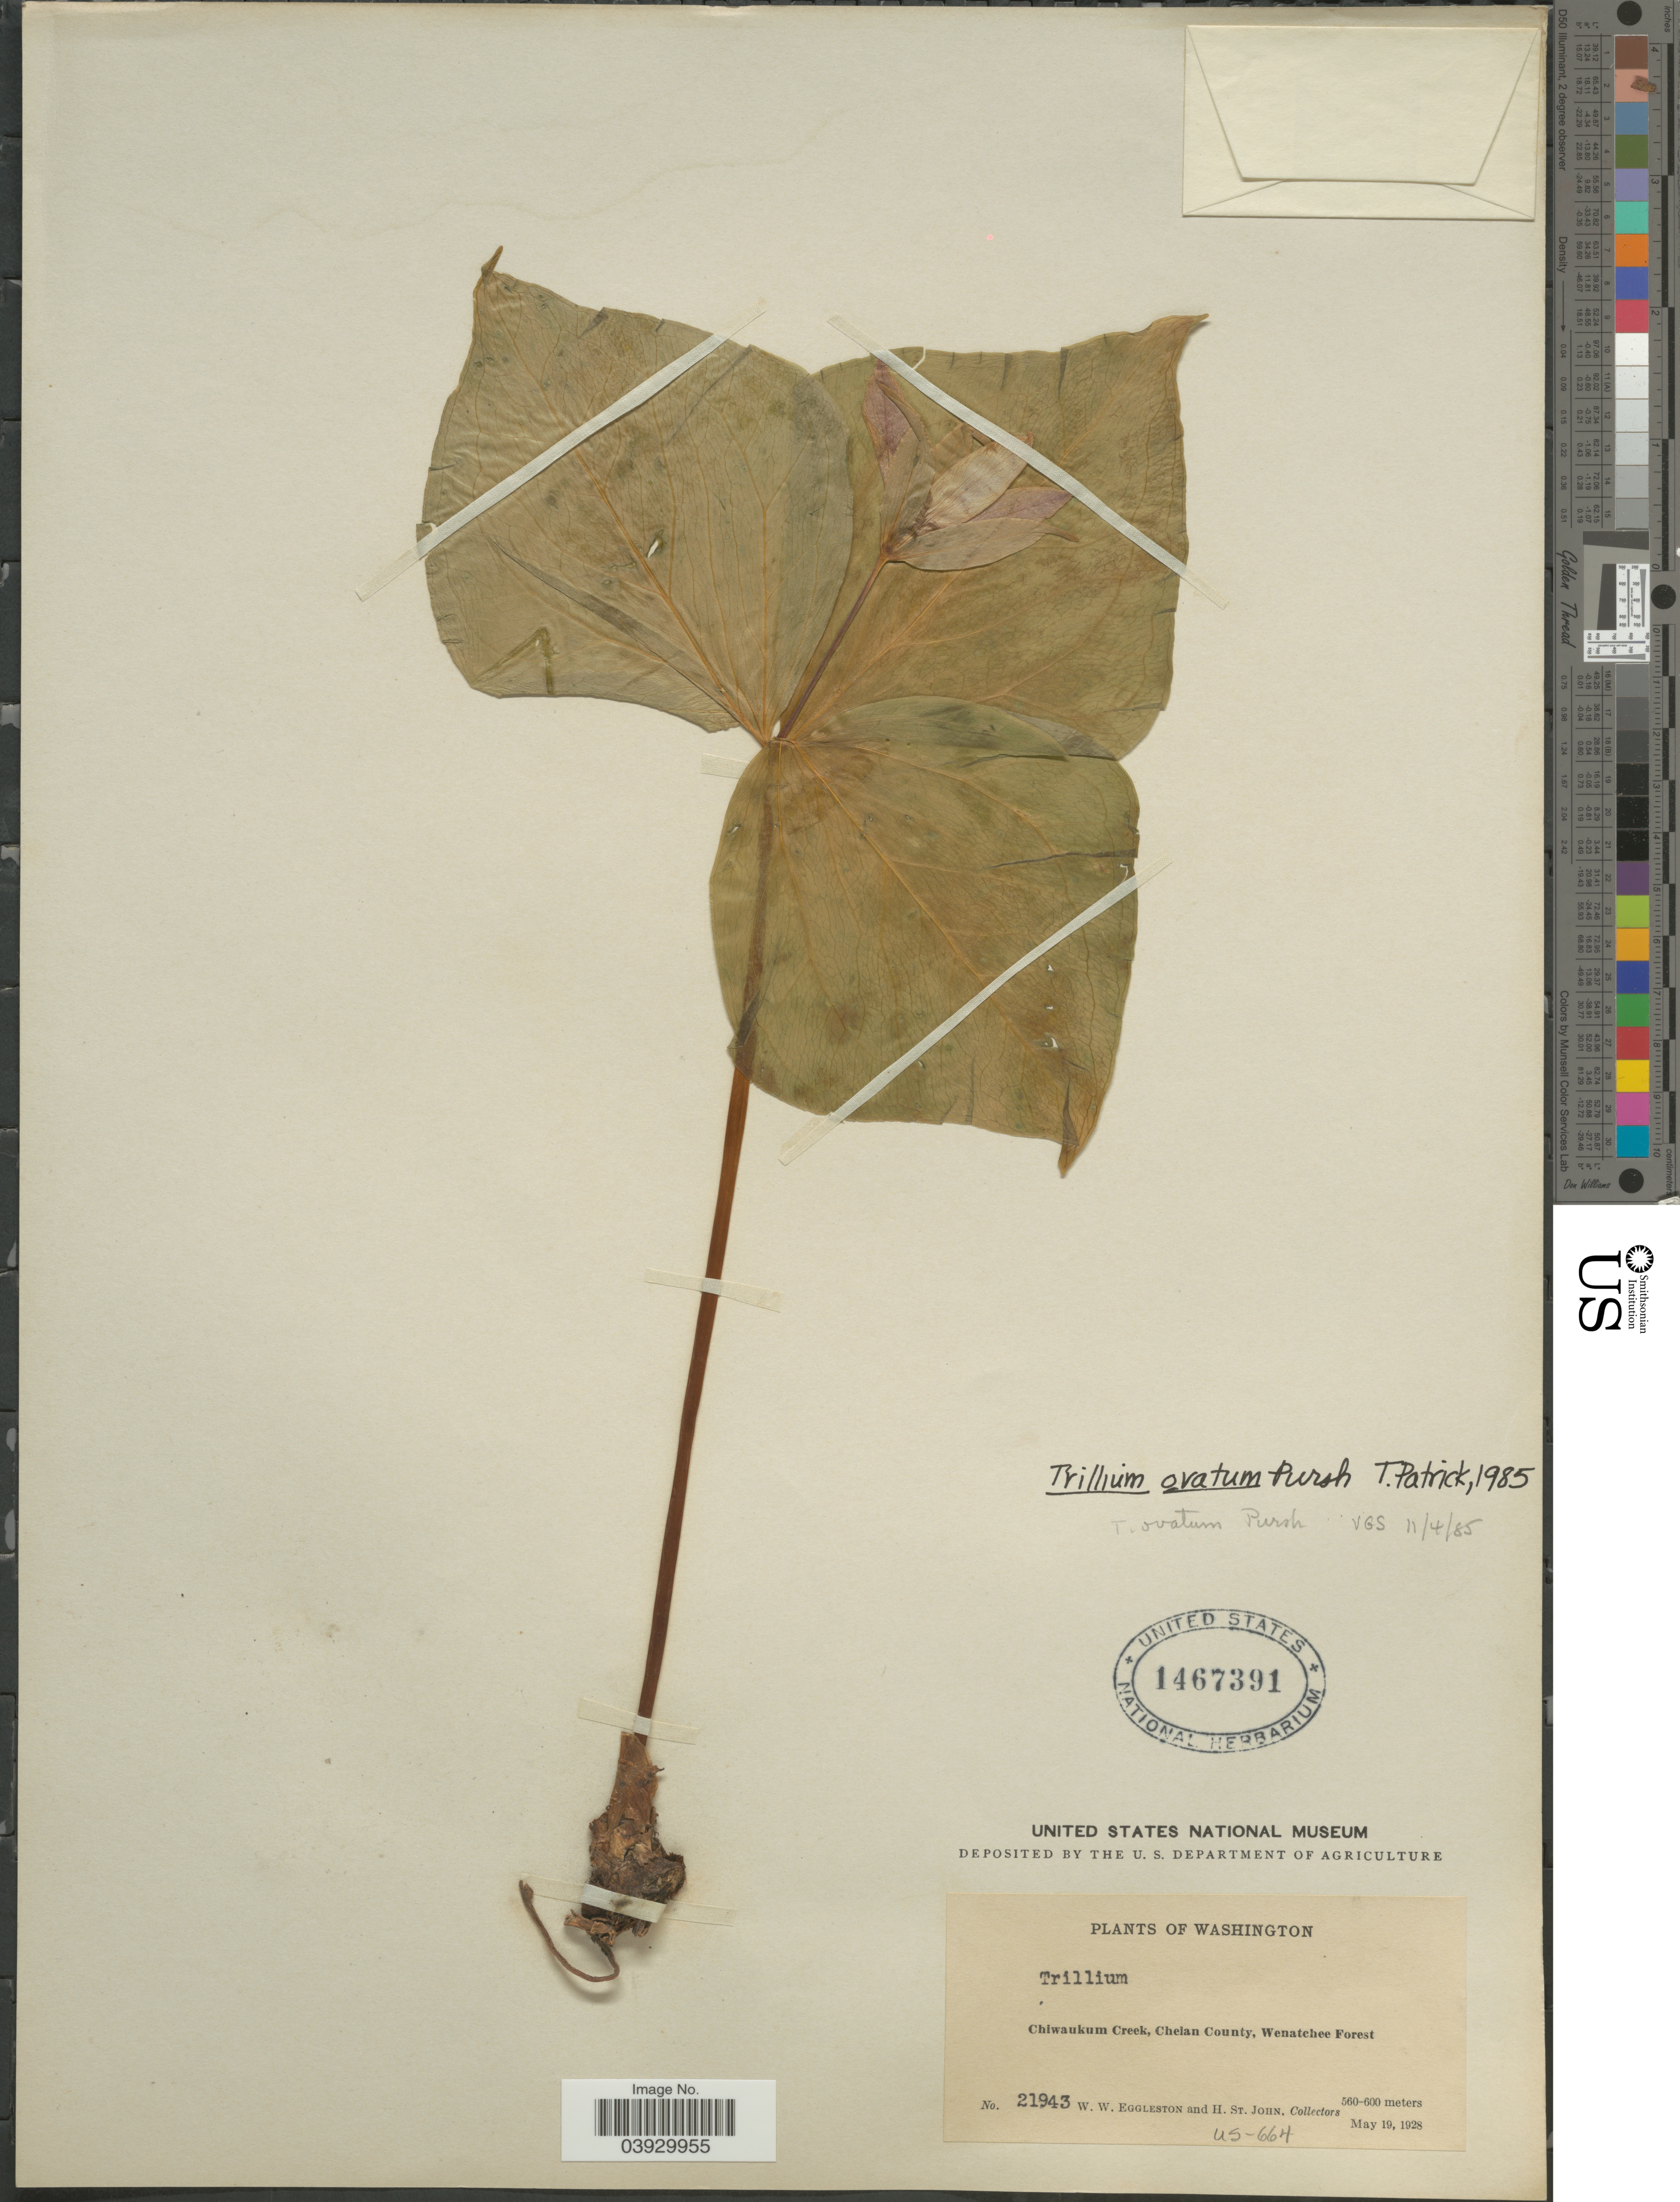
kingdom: Plantae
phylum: Tracheophyta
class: Liliopsida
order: Liliales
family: Melanthiaceae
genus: Trillium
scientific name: Trillium ovatum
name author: Pursh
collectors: W. W. Eggleston & H. St. John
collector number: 21943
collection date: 1928-05-19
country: United States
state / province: Washington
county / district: Chelan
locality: Chiwaukum Creek, Chelan County, Wenatchee Forest.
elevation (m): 560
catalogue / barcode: US 1467391